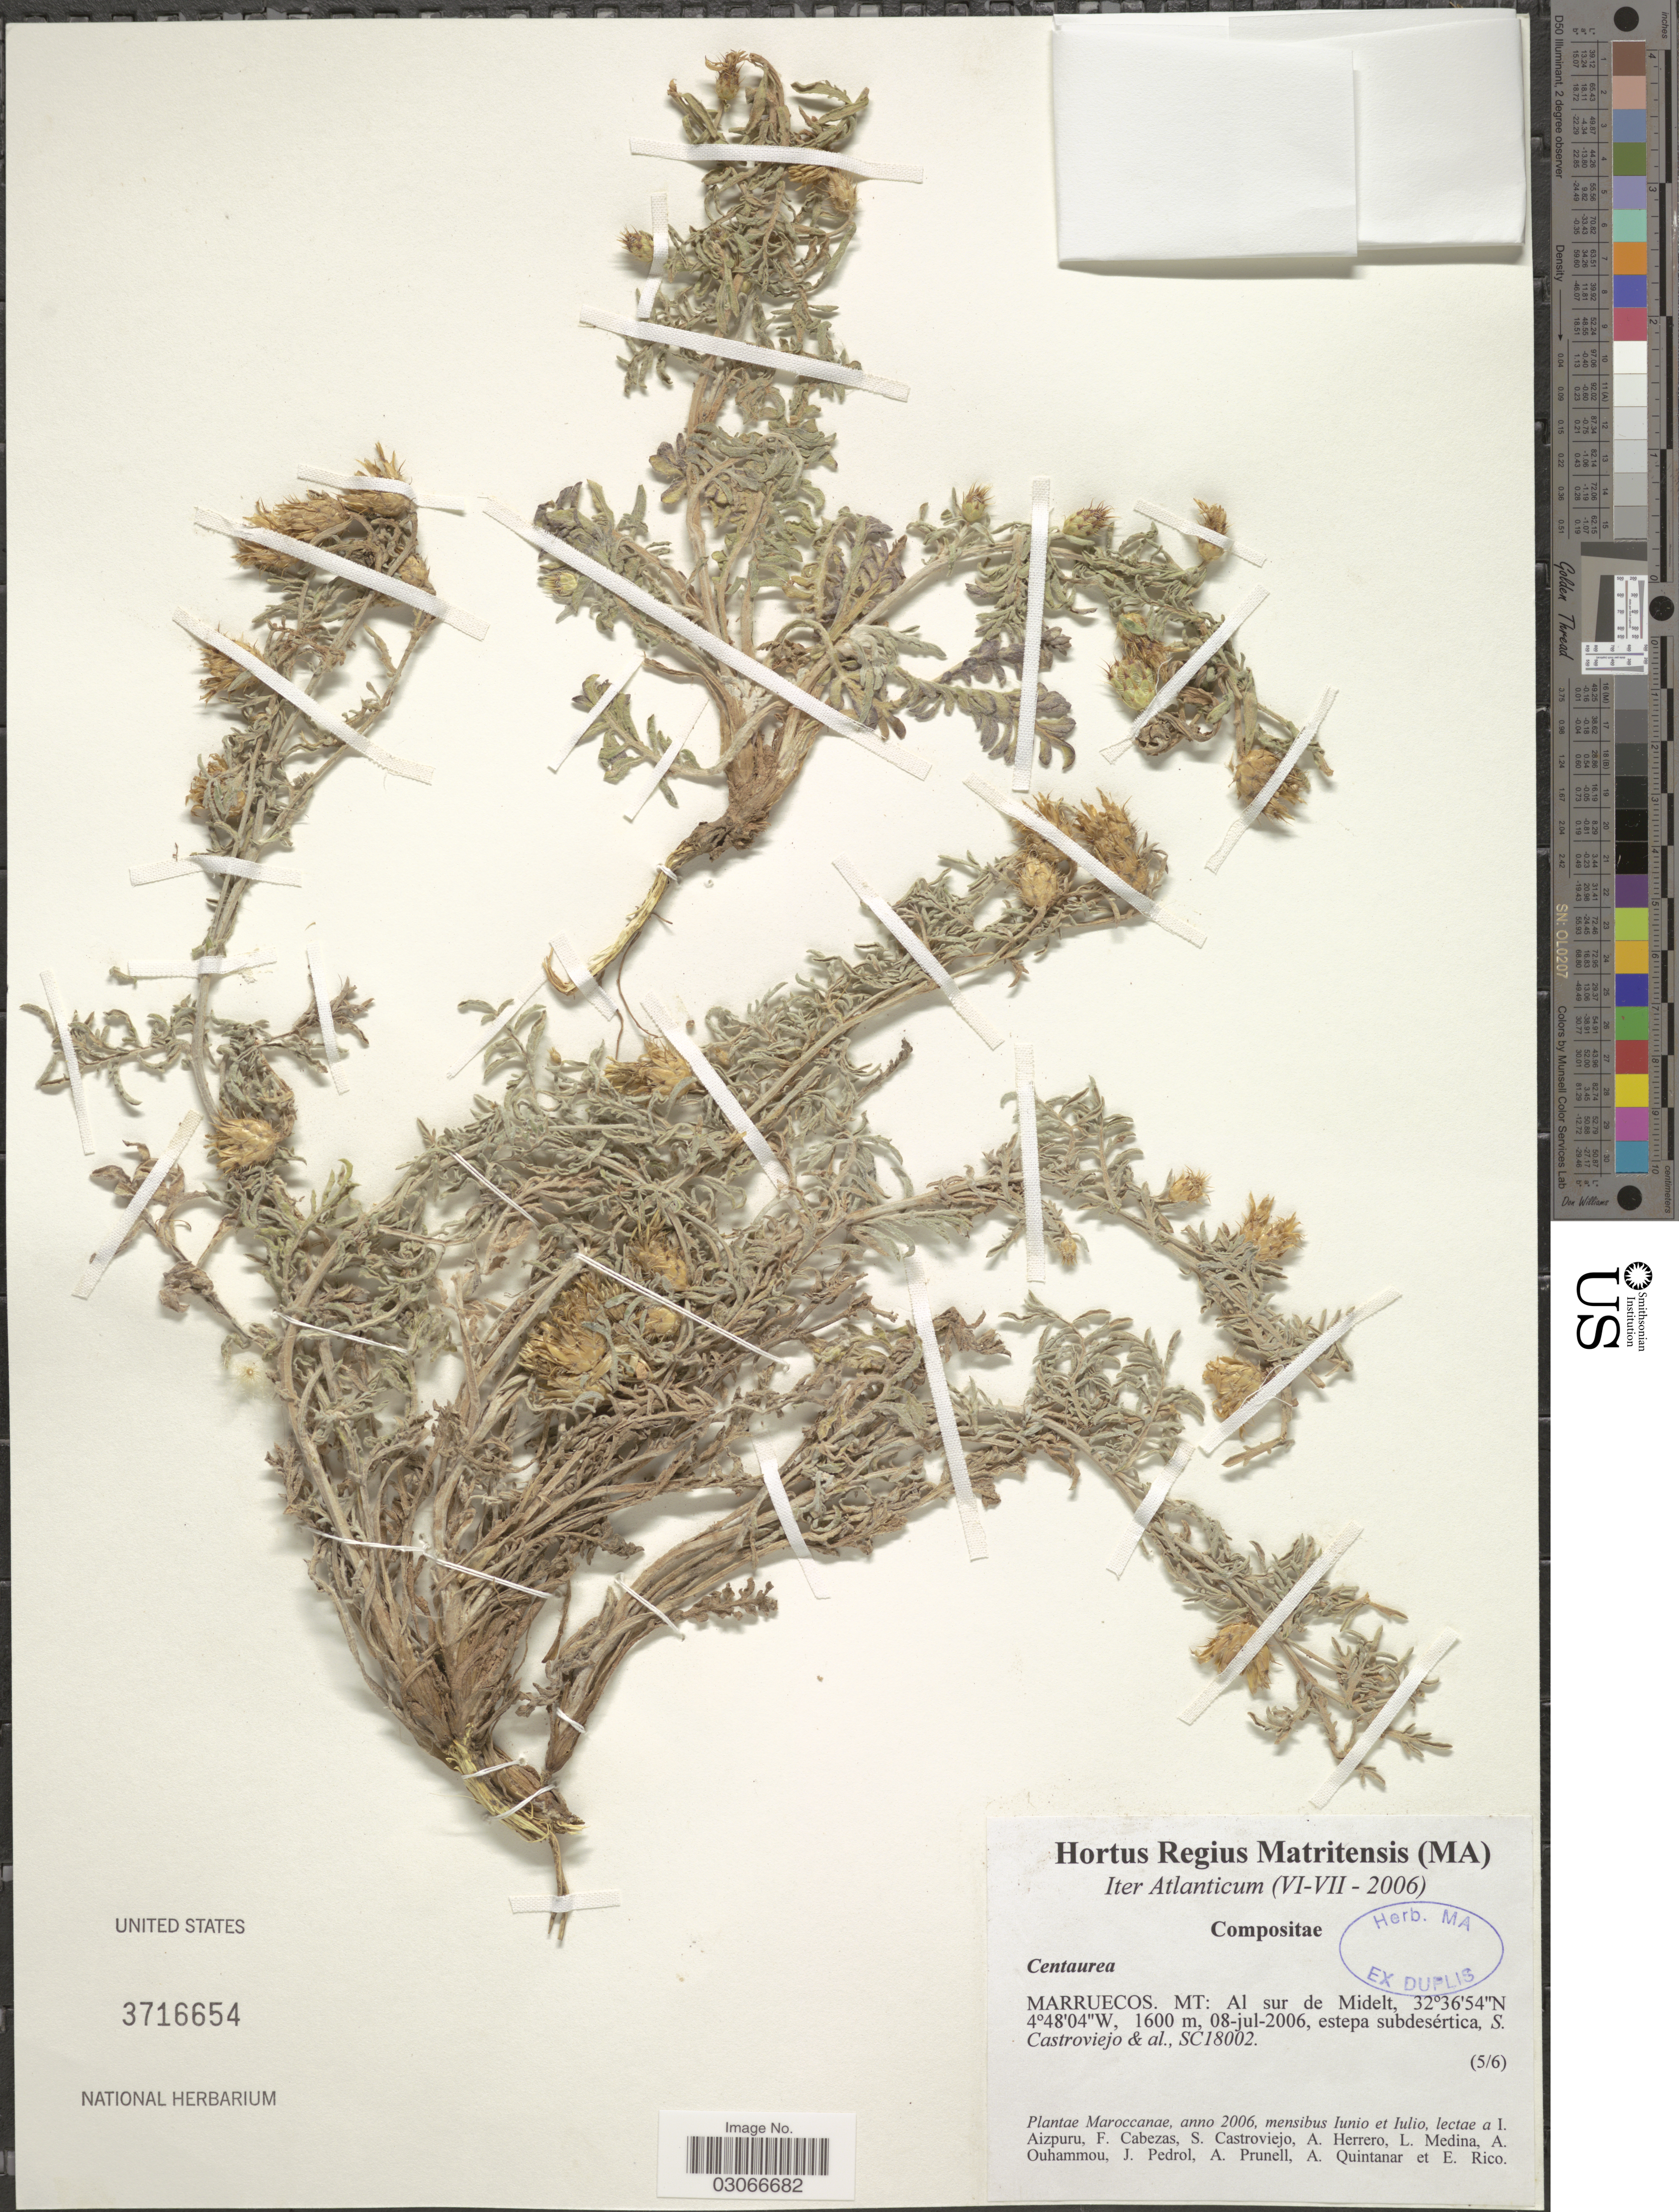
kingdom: Plantae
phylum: Tracheophyta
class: Magnoliopsida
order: Asterales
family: Asteraceae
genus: Centaurea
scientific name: Centaurea sp.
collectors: S. Castroviejo, I. Aizpuru, F. Cabezas, A. Herrero & et al.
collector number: SC18002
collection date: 2006-07-08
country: Morocco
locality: Marruecos. Mt: Al sur de Midelt. Atlanticum.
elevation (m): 1600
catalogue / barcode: US 3716654